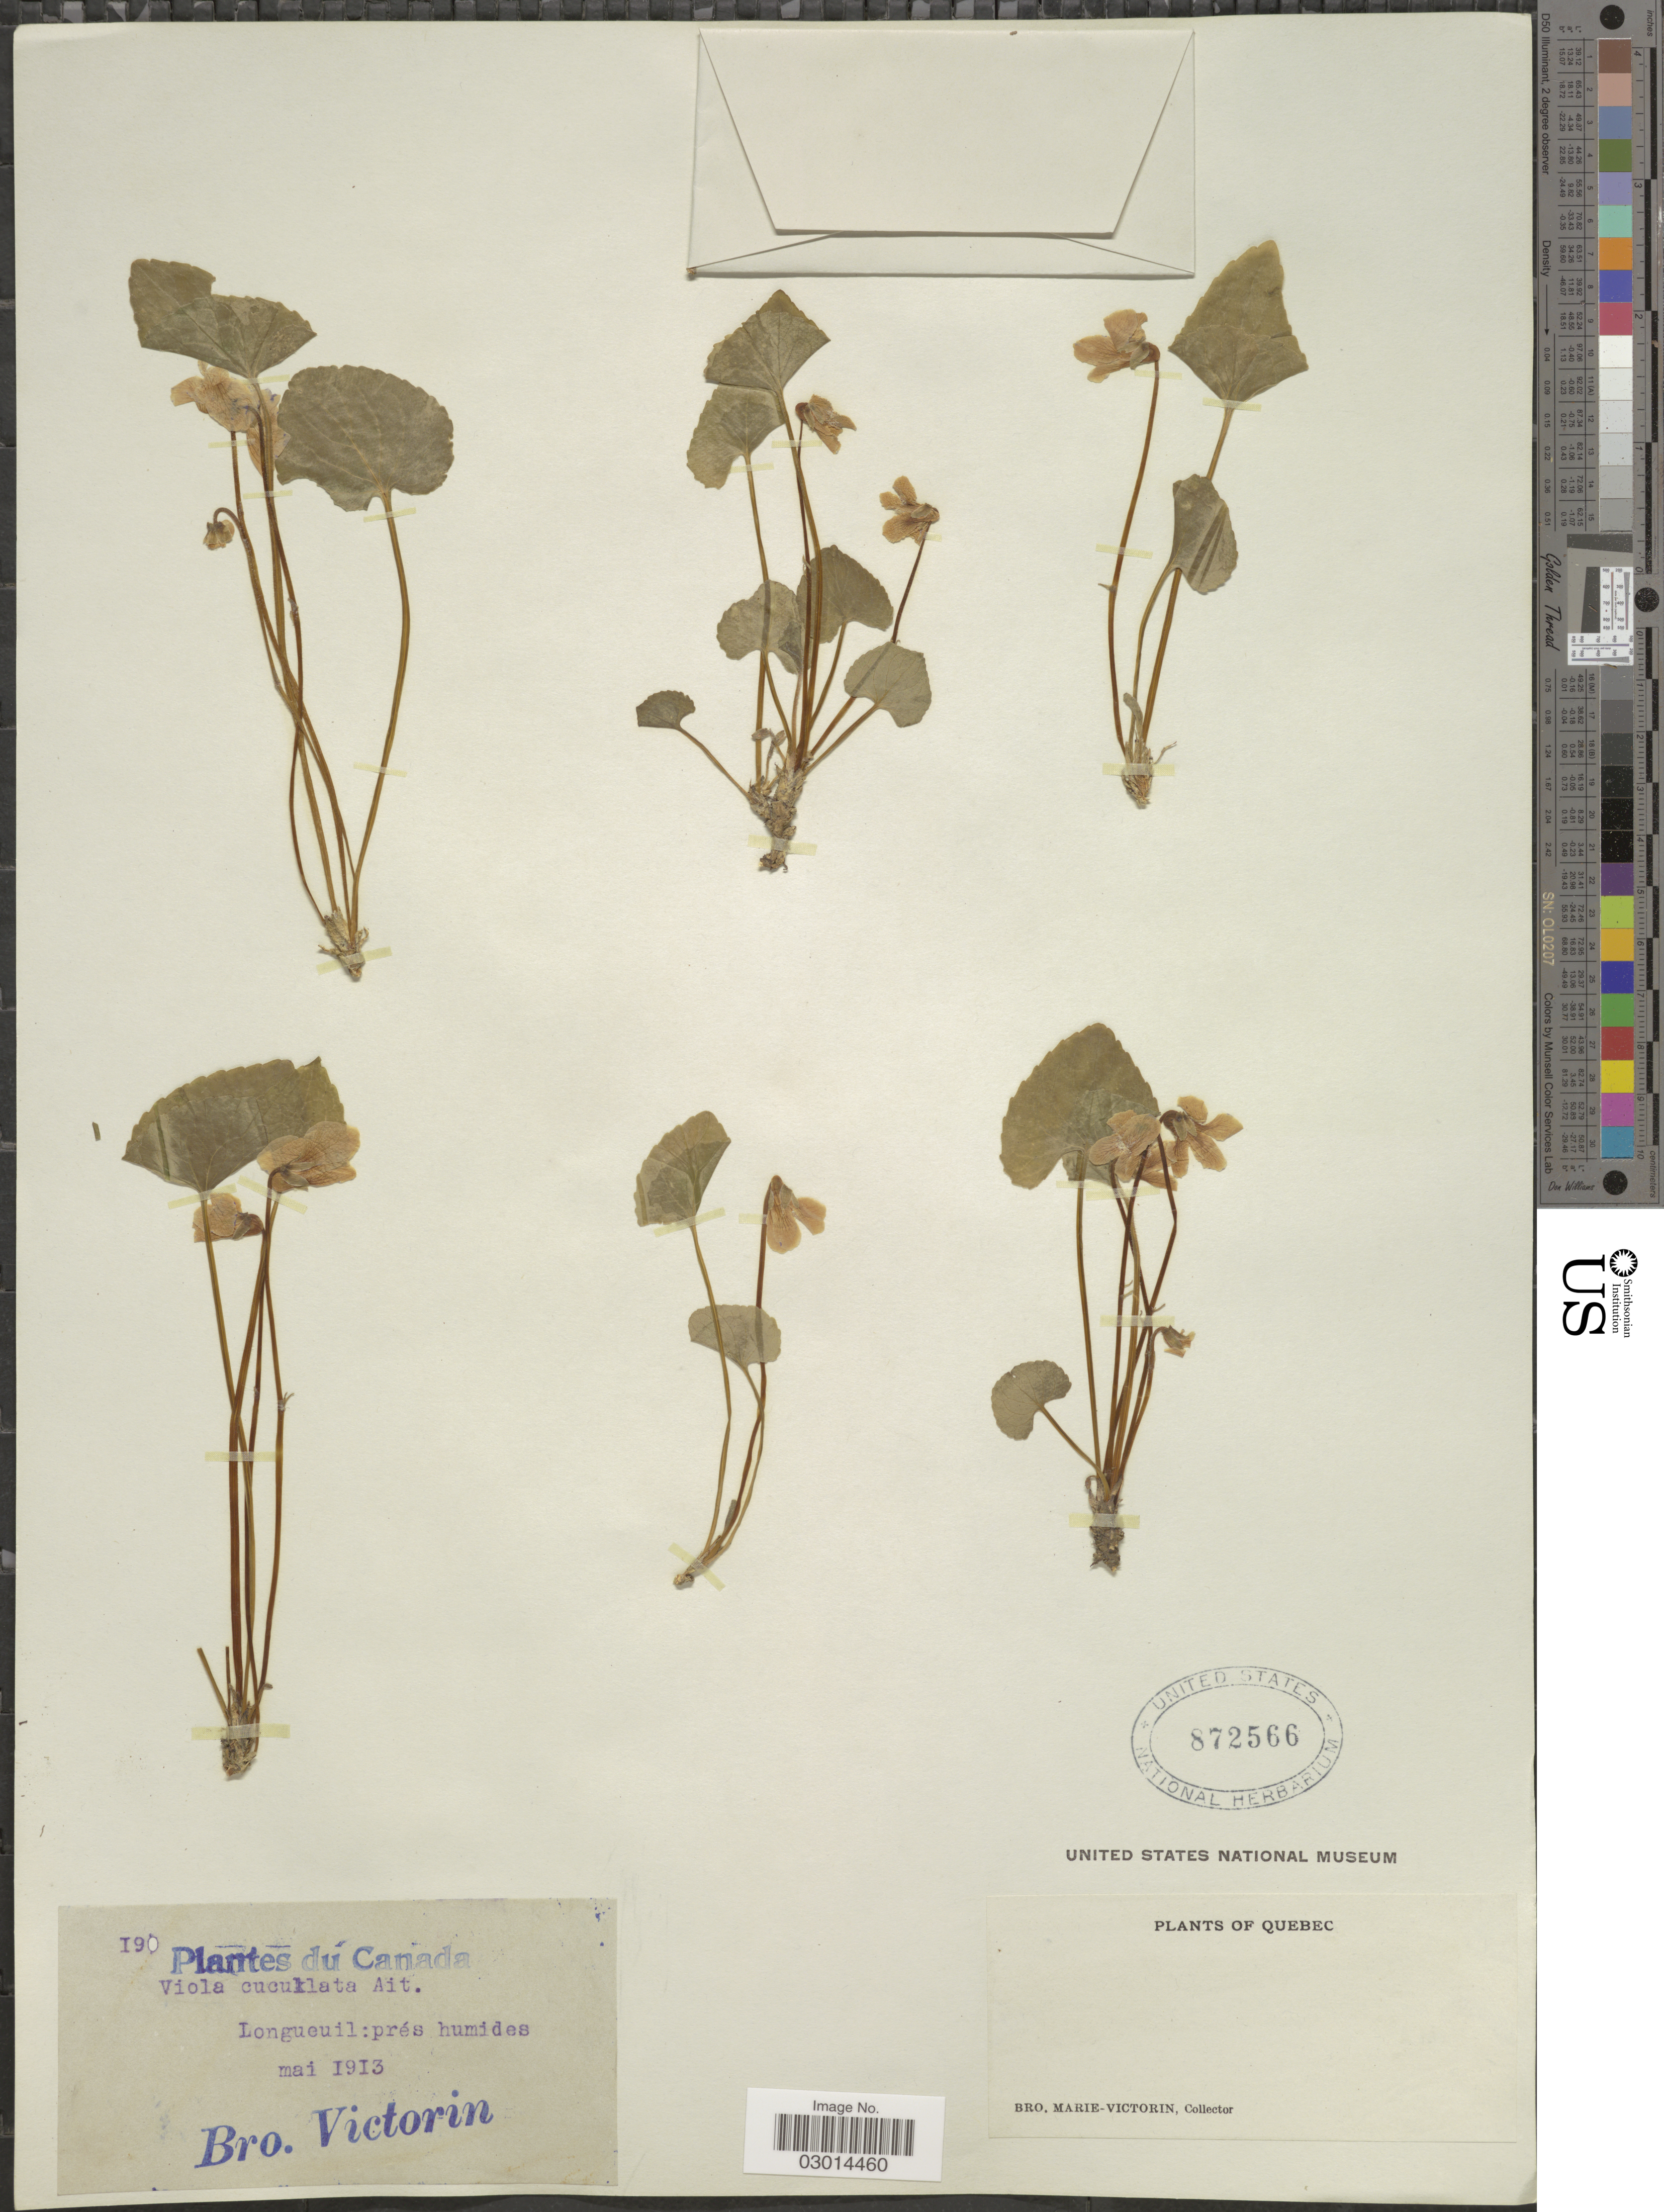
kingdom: Plantae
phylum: Tracheophyta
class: Magnoliopsida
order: Malpighiales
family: Violaceae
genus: Viola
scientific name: Viola cucullata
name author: Aiton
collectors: Fr. Marie-Victorin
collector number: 19*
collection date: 1913-05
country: Canada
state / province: Quebec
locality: Longueuil: prés humides.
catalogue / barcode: US 872566